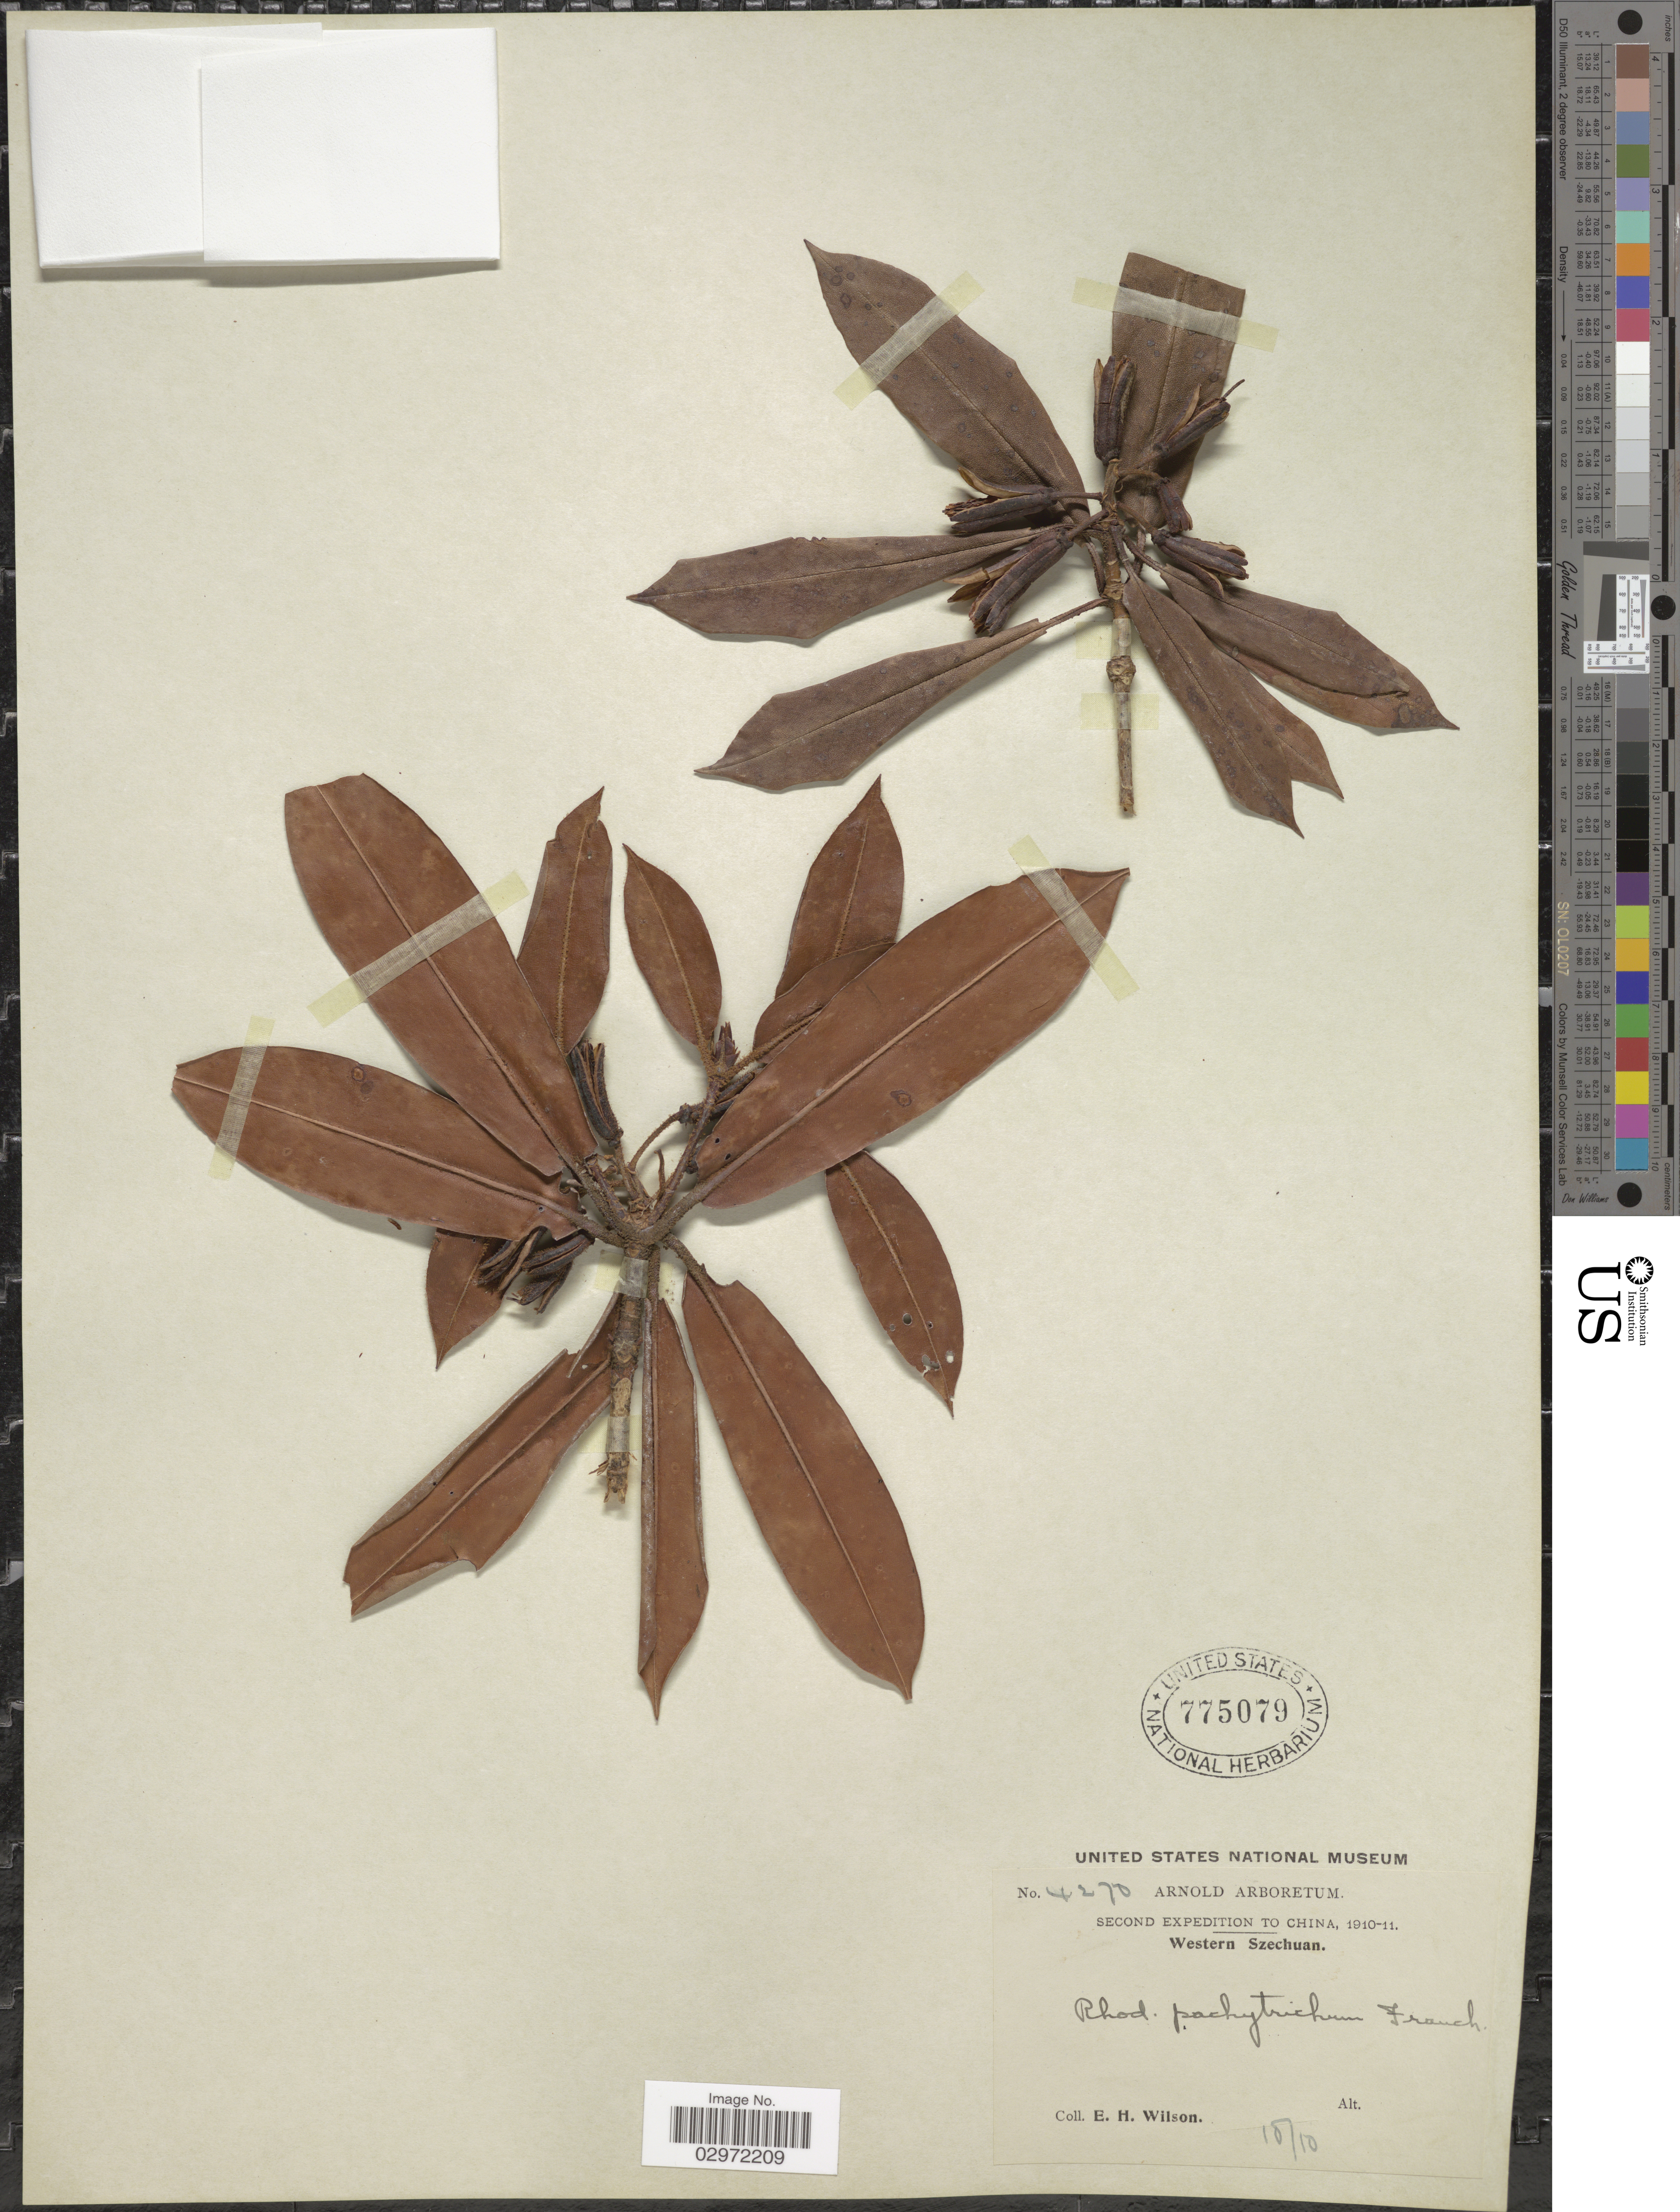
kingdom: Plantae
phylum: Tracheophyta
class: Magnoliopsida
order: Ericales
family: Ericaceae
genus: Rhododendron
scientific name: Rhododendron pachytrichum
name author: Franch.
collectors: E. Wilson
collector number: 4270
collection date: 1910-10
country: China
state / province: Sichuan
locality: Western Szechuan.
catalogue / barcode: US 775079